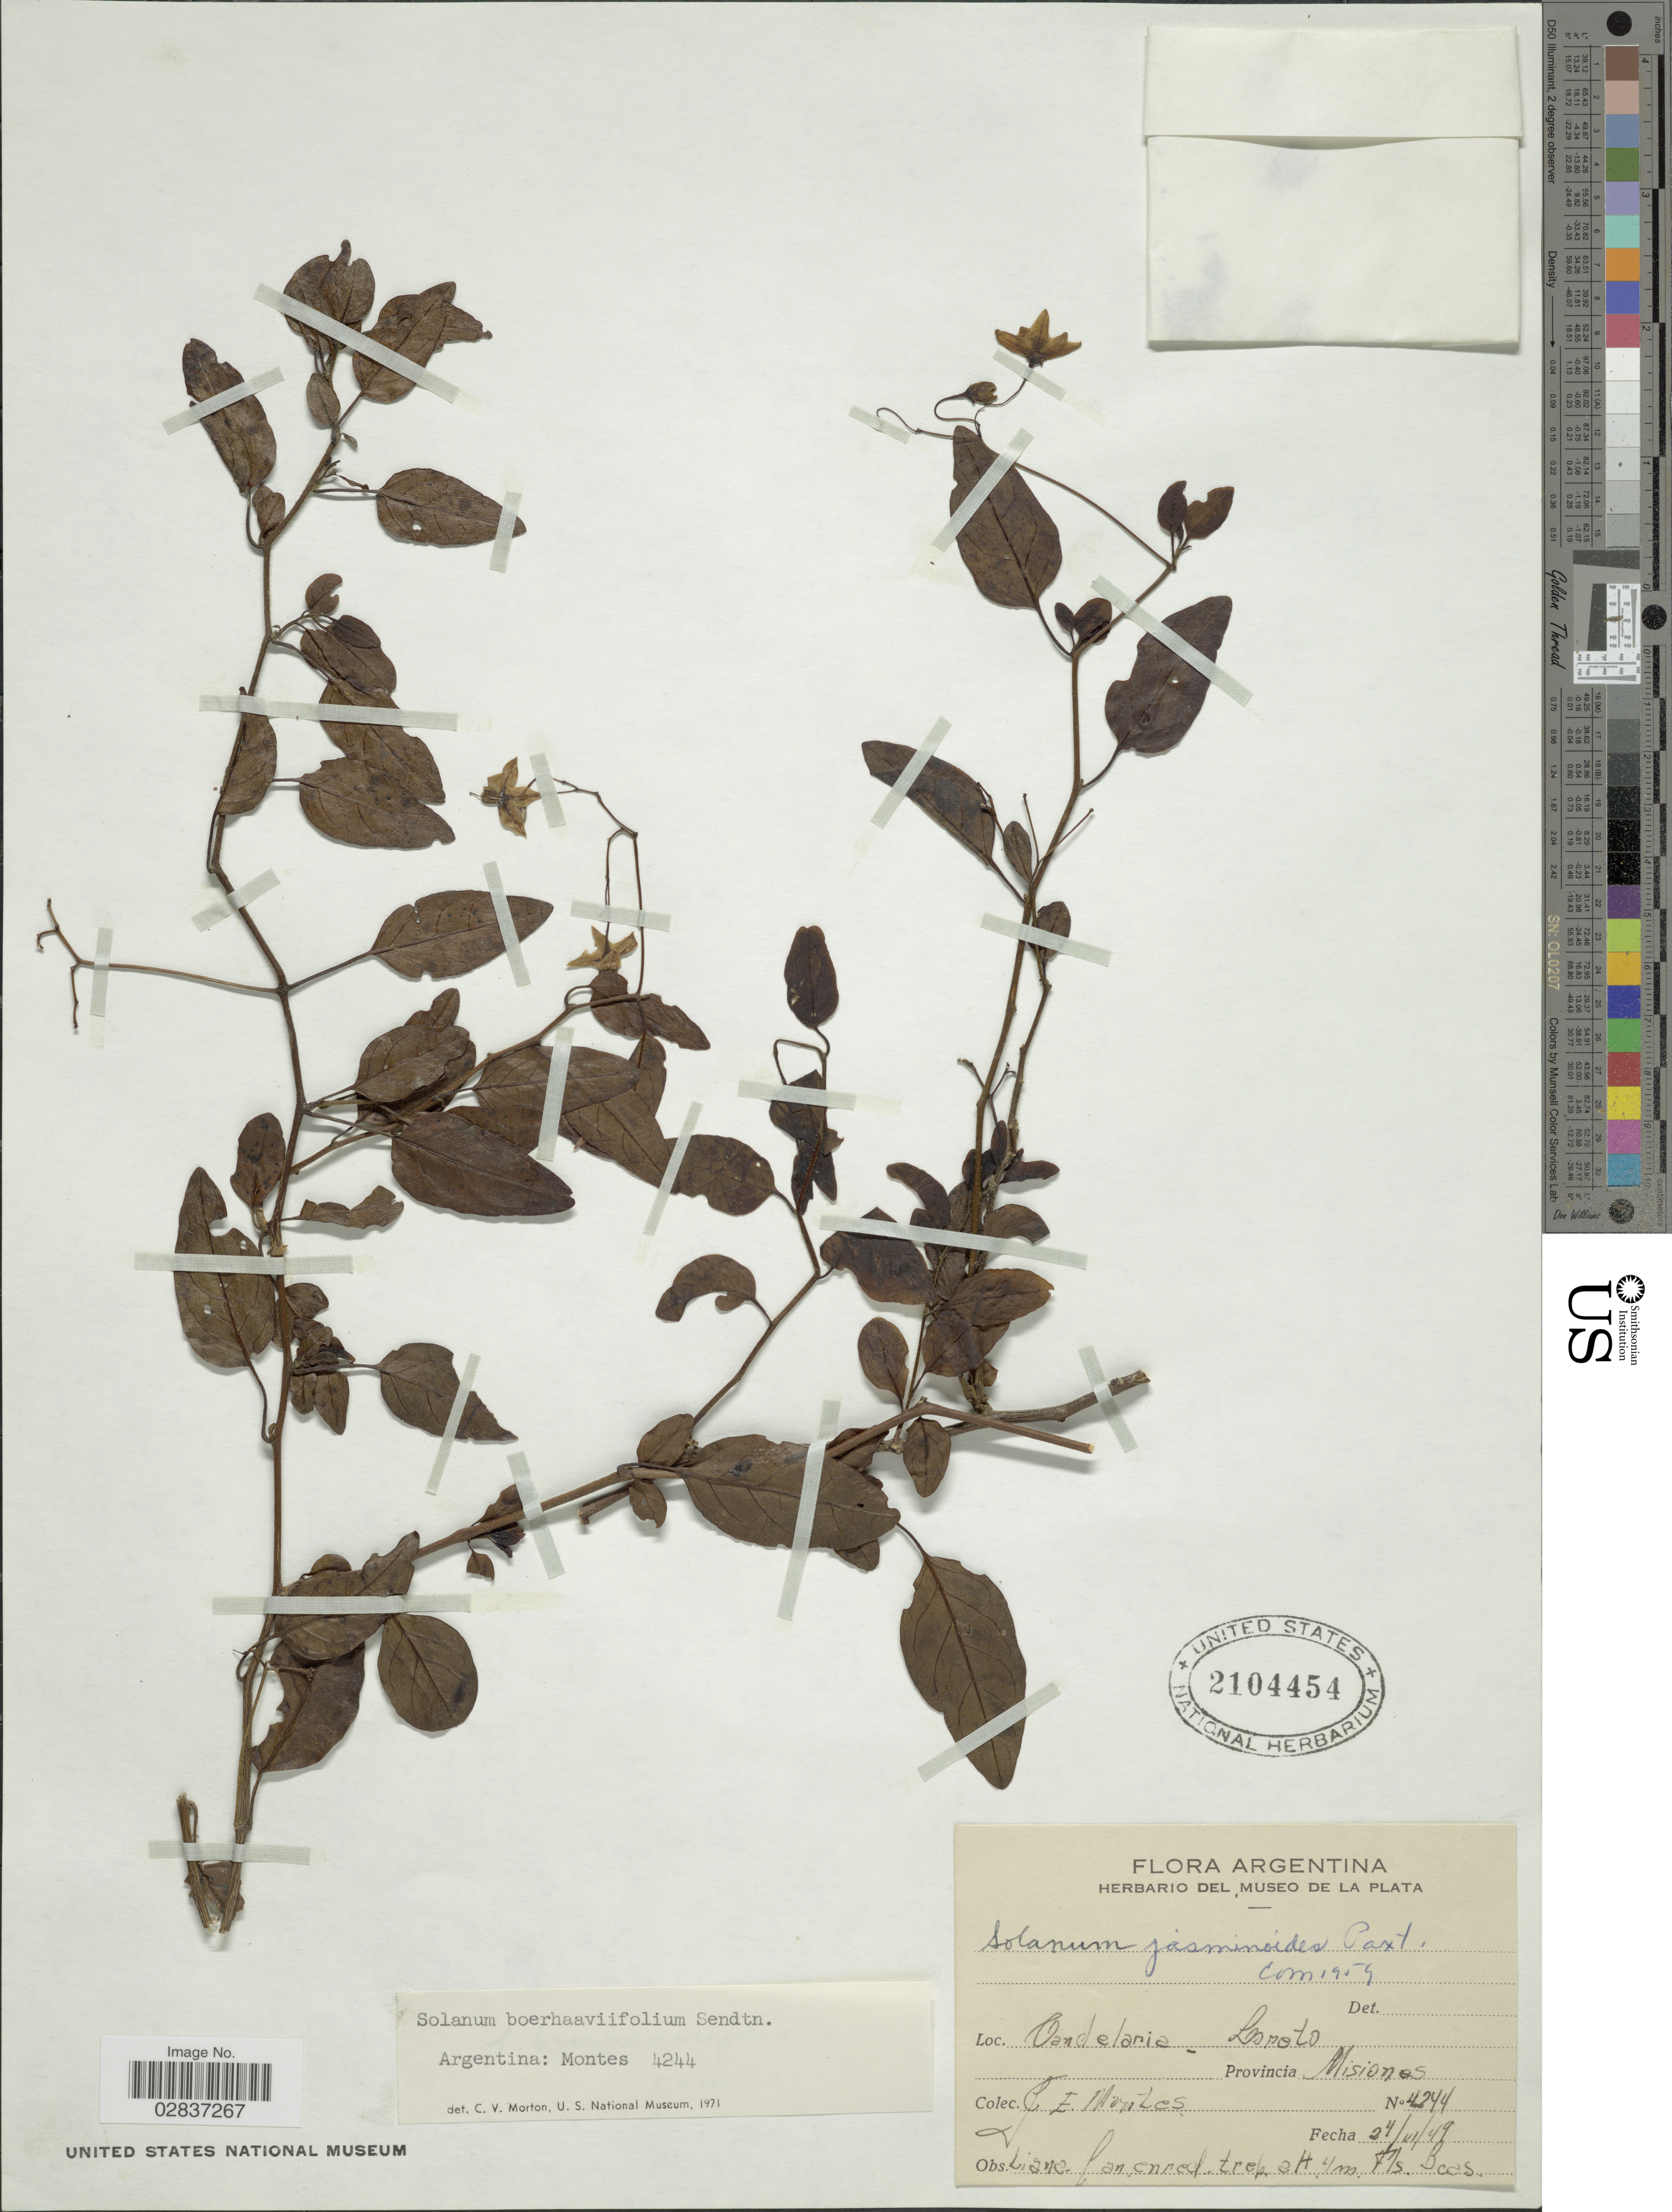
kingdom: Plantae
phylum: Tracheophyta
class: Magnoliopsida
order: Solanales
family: Solanaceae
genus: Solanum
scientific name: Solanum boerhaviifolium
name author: Sendtn.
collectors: J. E. Montes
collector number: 4244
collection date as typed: Transcribed d/m/y: 24/6/49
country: Argentina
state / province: Misiones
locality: Candelaria - Loreto, Provincia Misiones.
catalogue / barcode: US 2104454